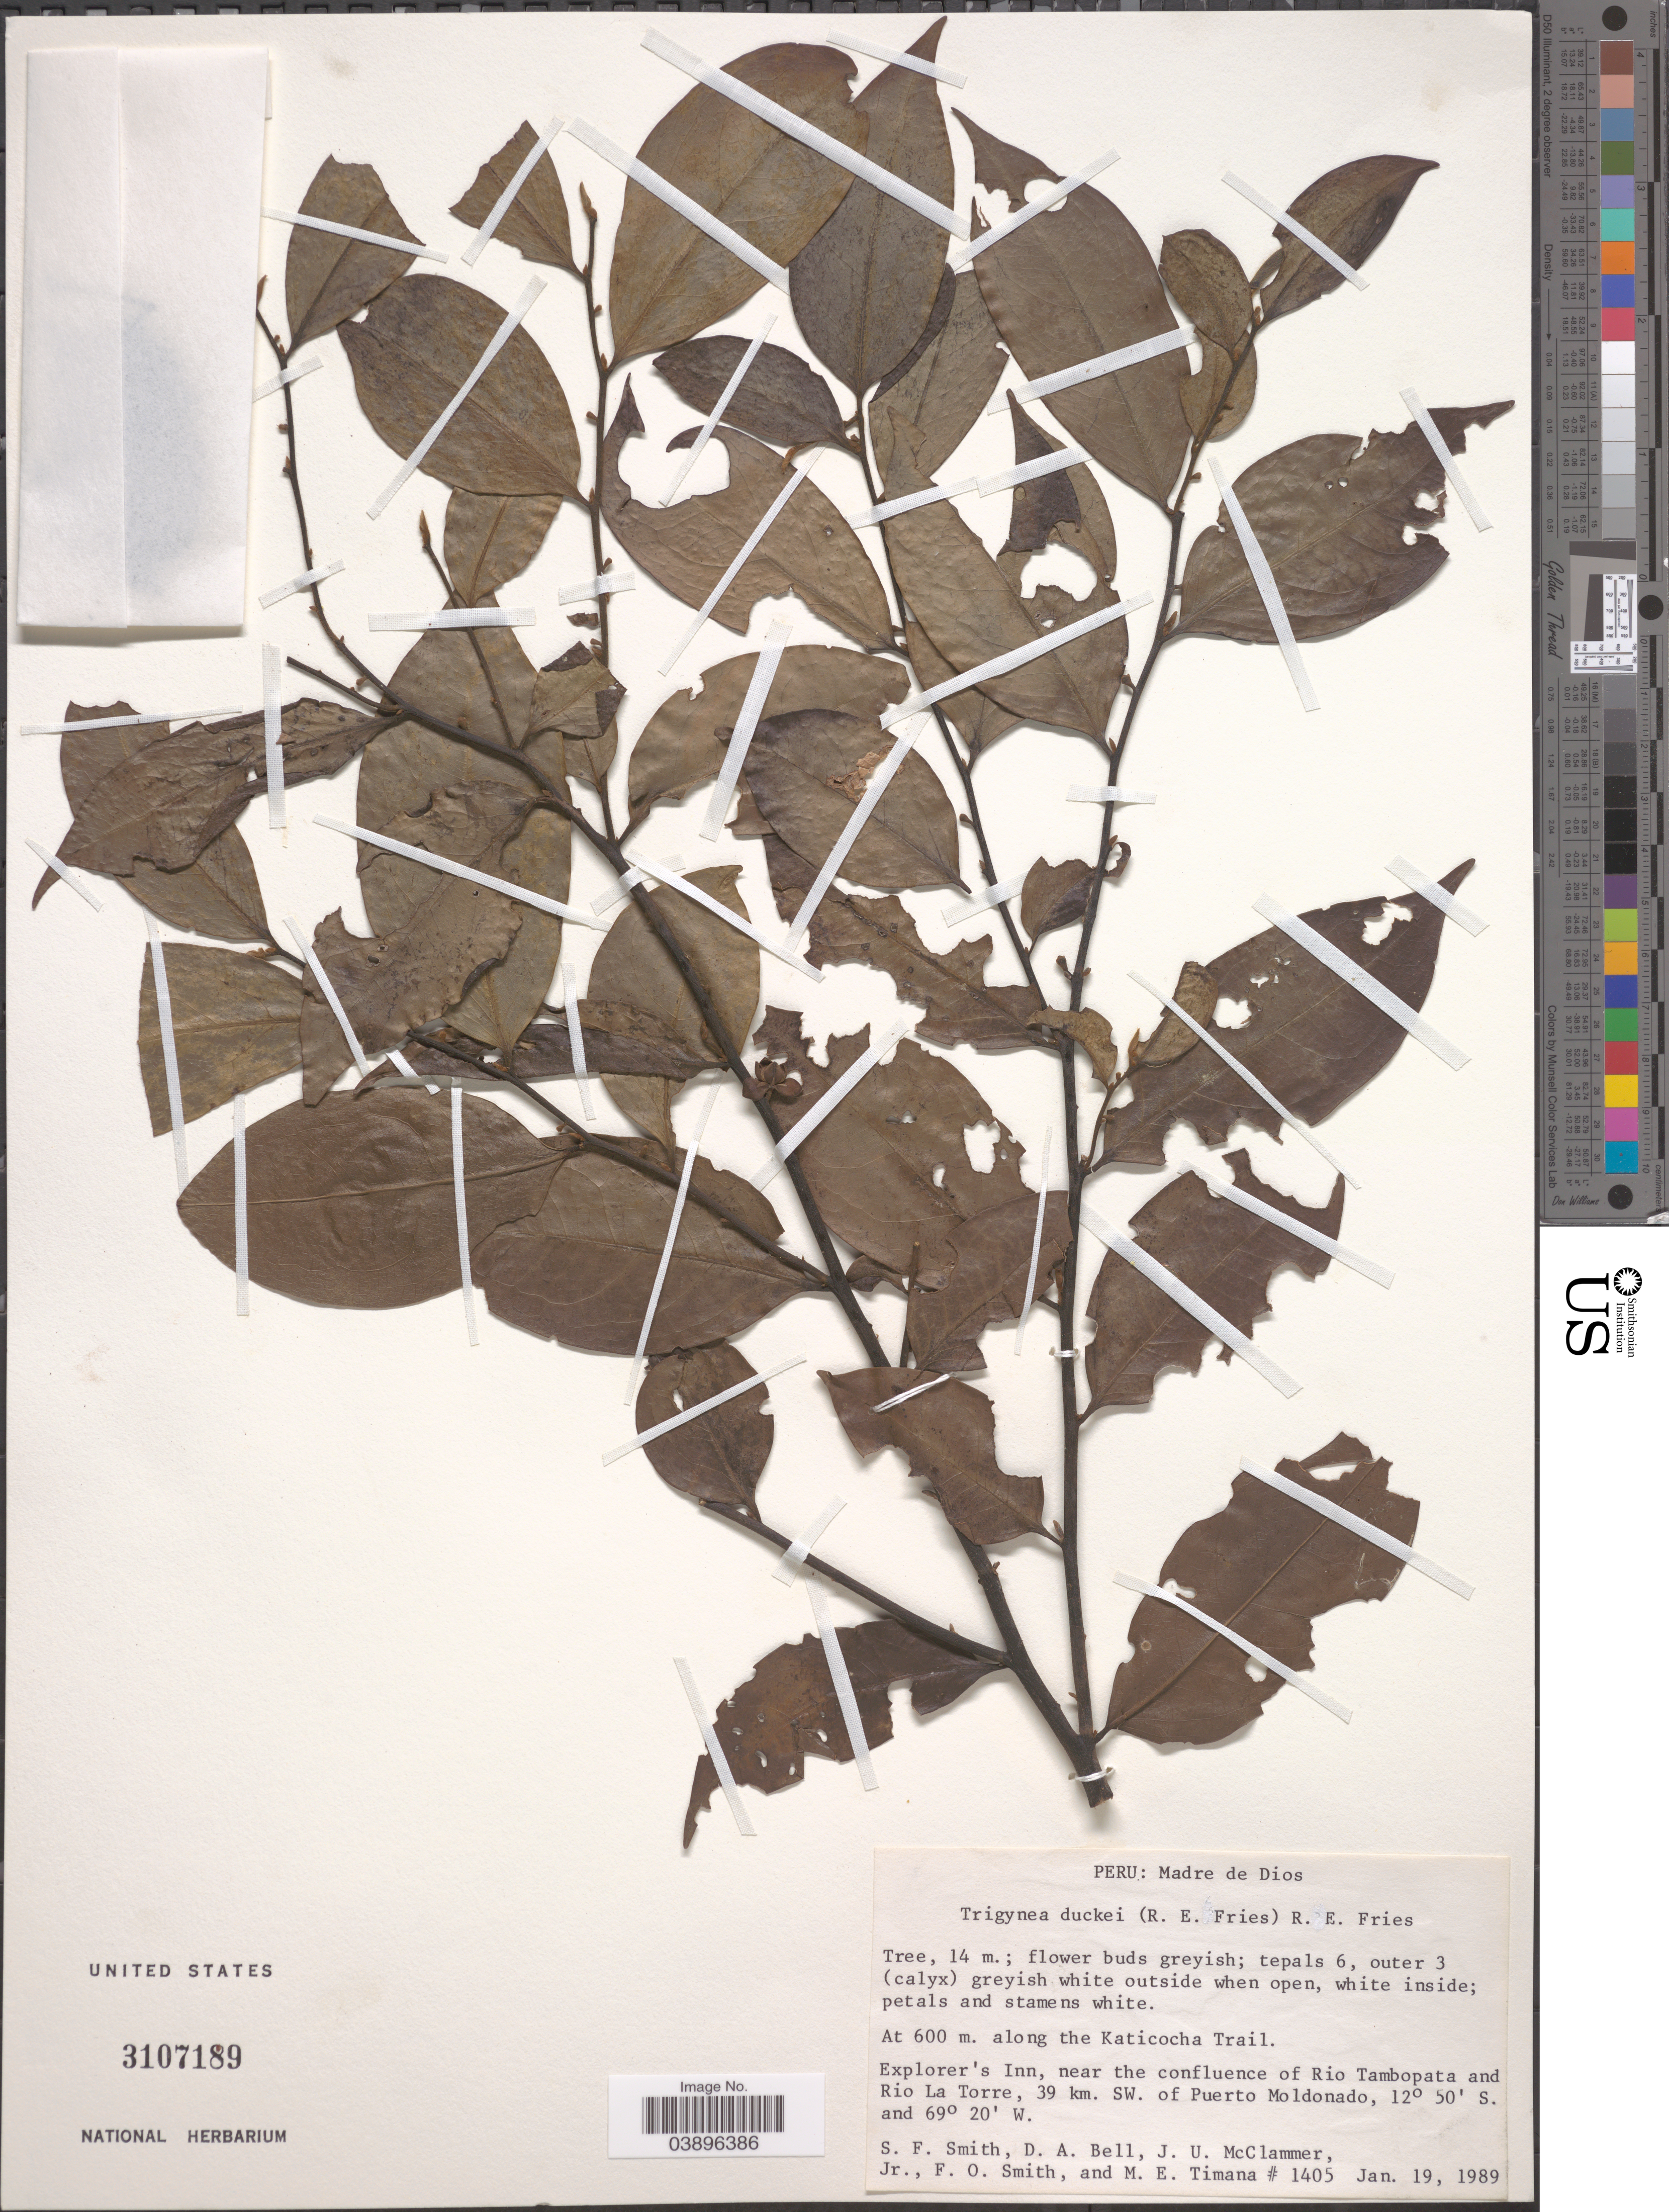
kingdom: Plantae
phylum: Tracheophyta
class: Magnoliopsida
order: Magnoliales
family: Annonaceae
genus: Trigynaea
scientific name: Trigynaea duckei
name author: (R.E. Fr.) R.E. Fr.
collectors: S.F. Smith, D. A. Bell, J. McClammer Jr. & F. Smith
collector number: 1405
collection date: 1989-01-19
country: Peru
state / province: Madre de Dios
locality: Along the Katicocha Trail. Explorer's Inn, near the confluence of Rio Tambopata and Rio La Torre, 39 km. SW. of Puerto Moldonado.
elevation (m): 600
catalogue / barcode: US 3107189